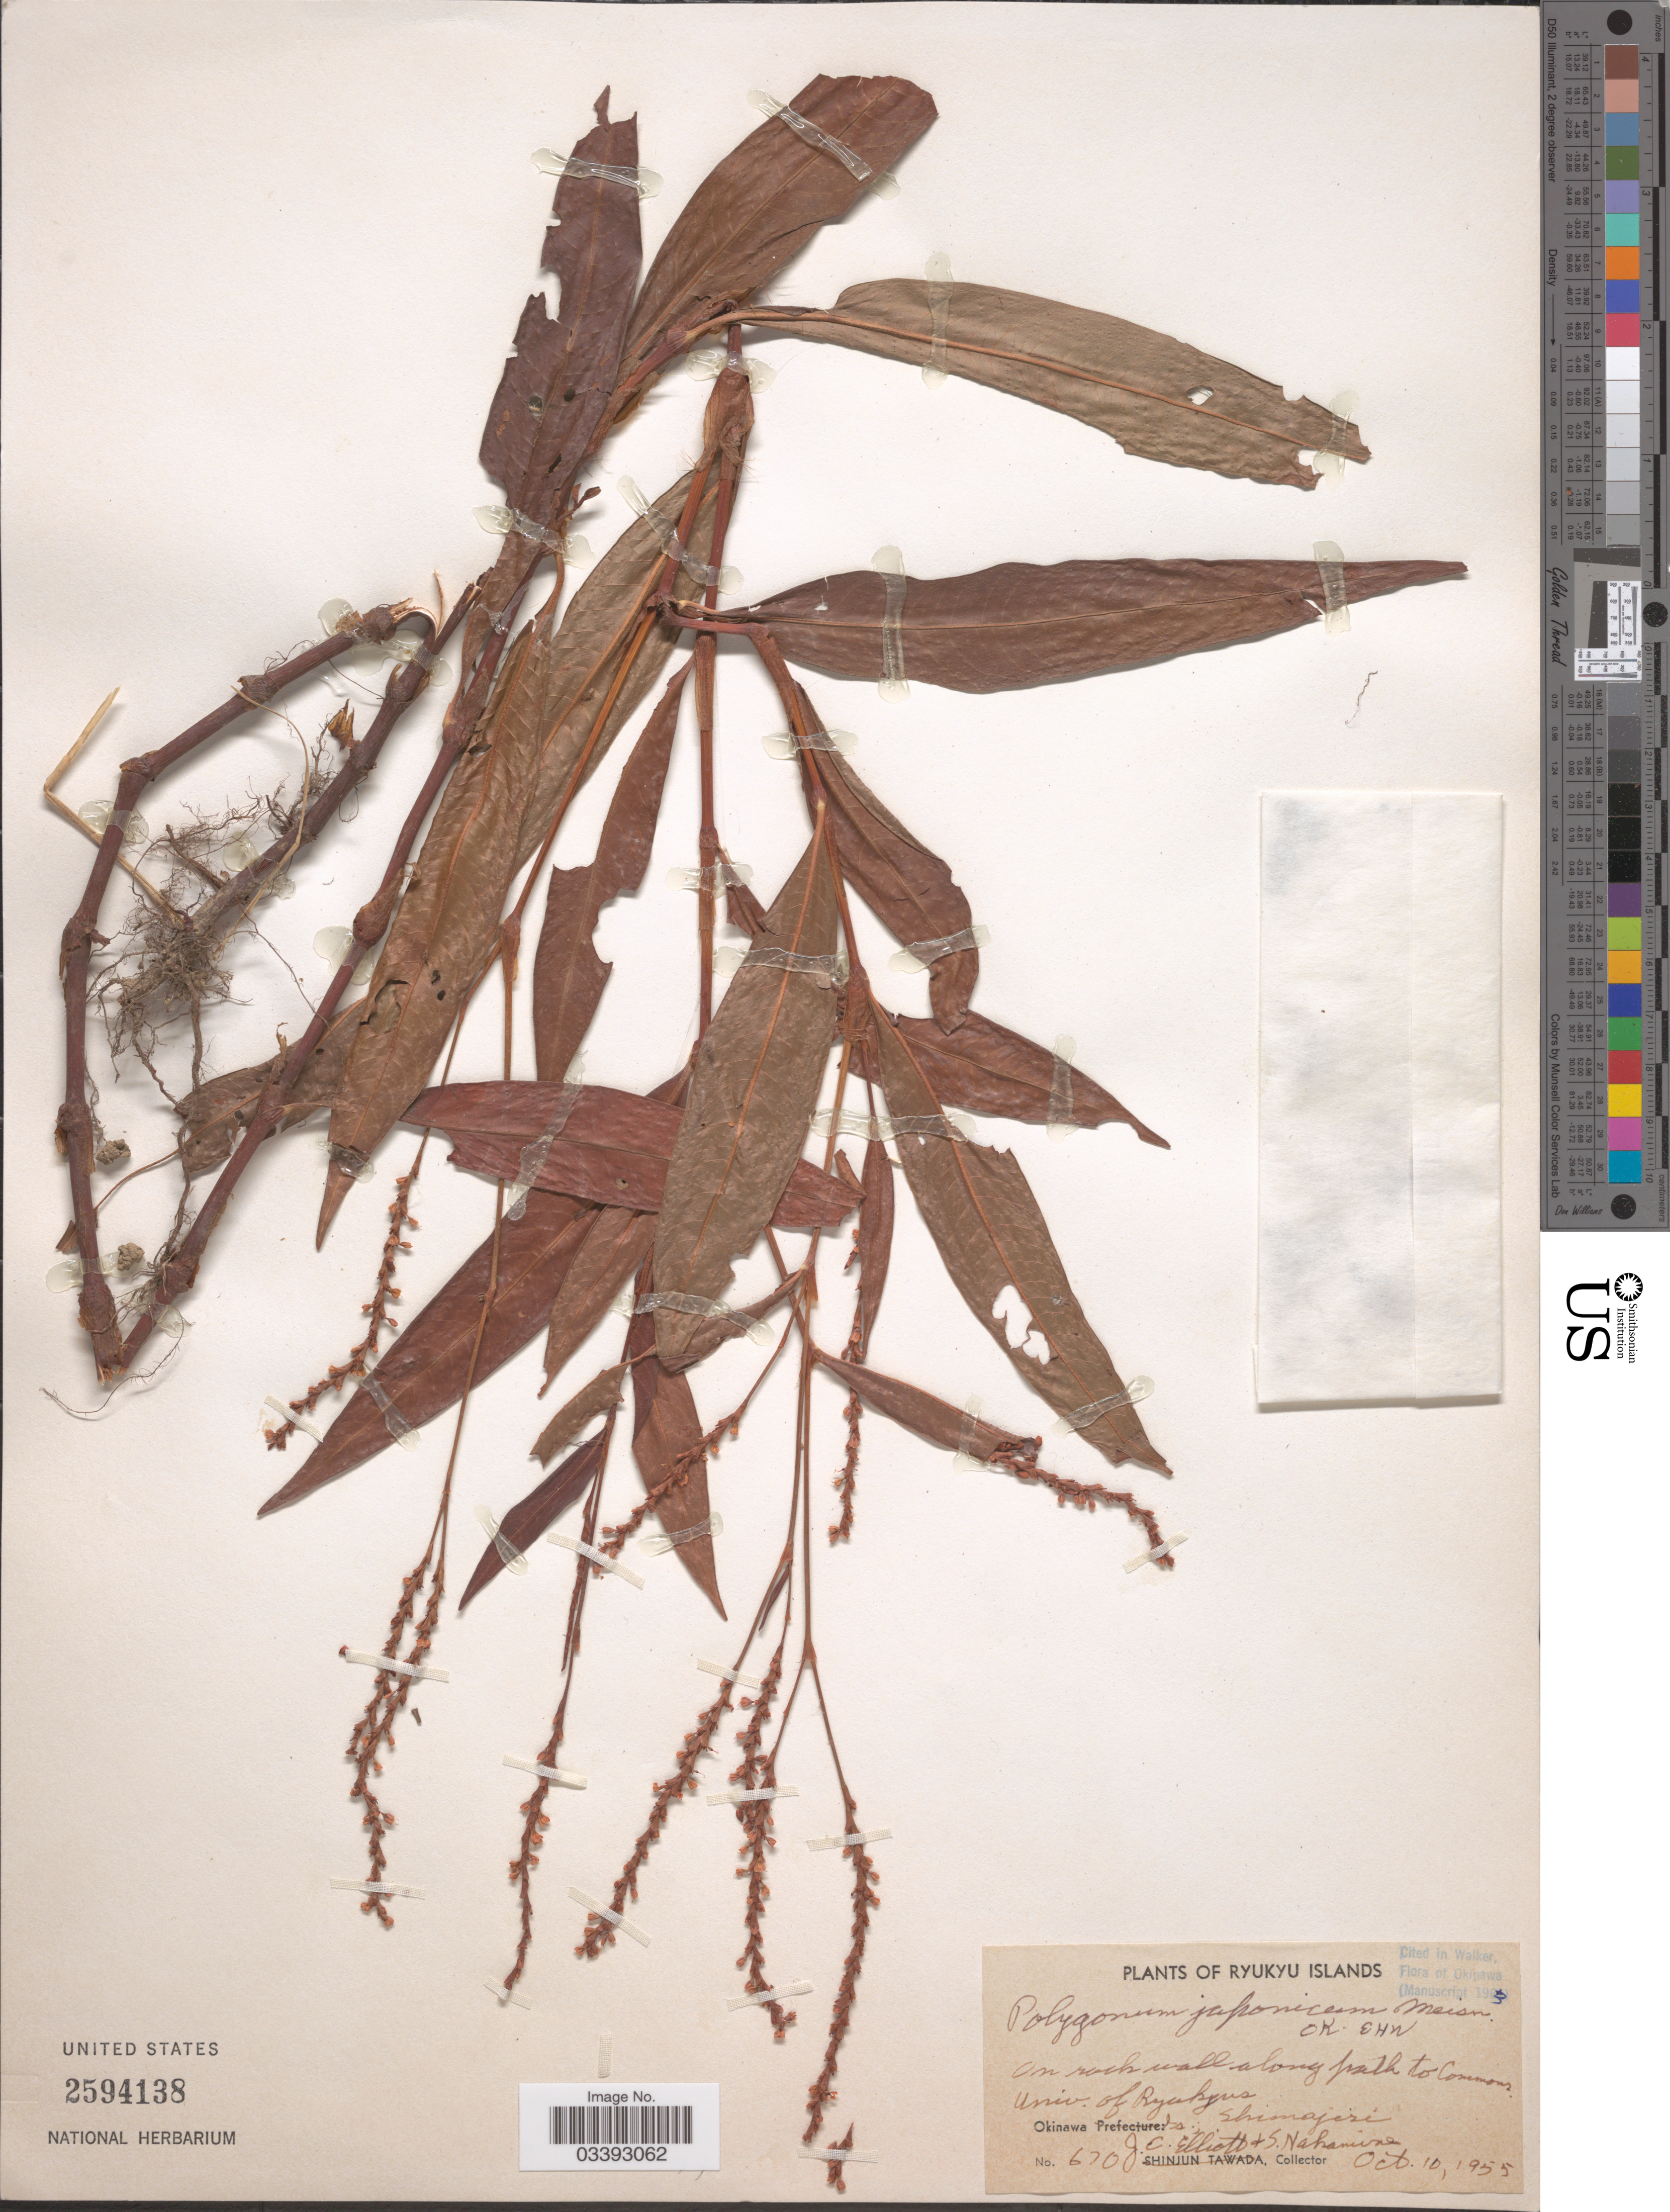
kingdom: Plantae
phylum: Tracheophyta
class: Magnoliopsida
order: Caryophyllales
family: Polygonaceae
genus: Polygonum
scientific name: Polygonum japonicum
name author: Meisn.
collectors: J. C. Elliott & S. Nakamine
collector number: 670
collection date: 1955-10-10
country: Japan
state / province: Okinawa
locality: Ryukyu Islands. Univ. of Ryukyus. Okinawa Is.; Shimajiri.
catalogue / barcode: US 2594138